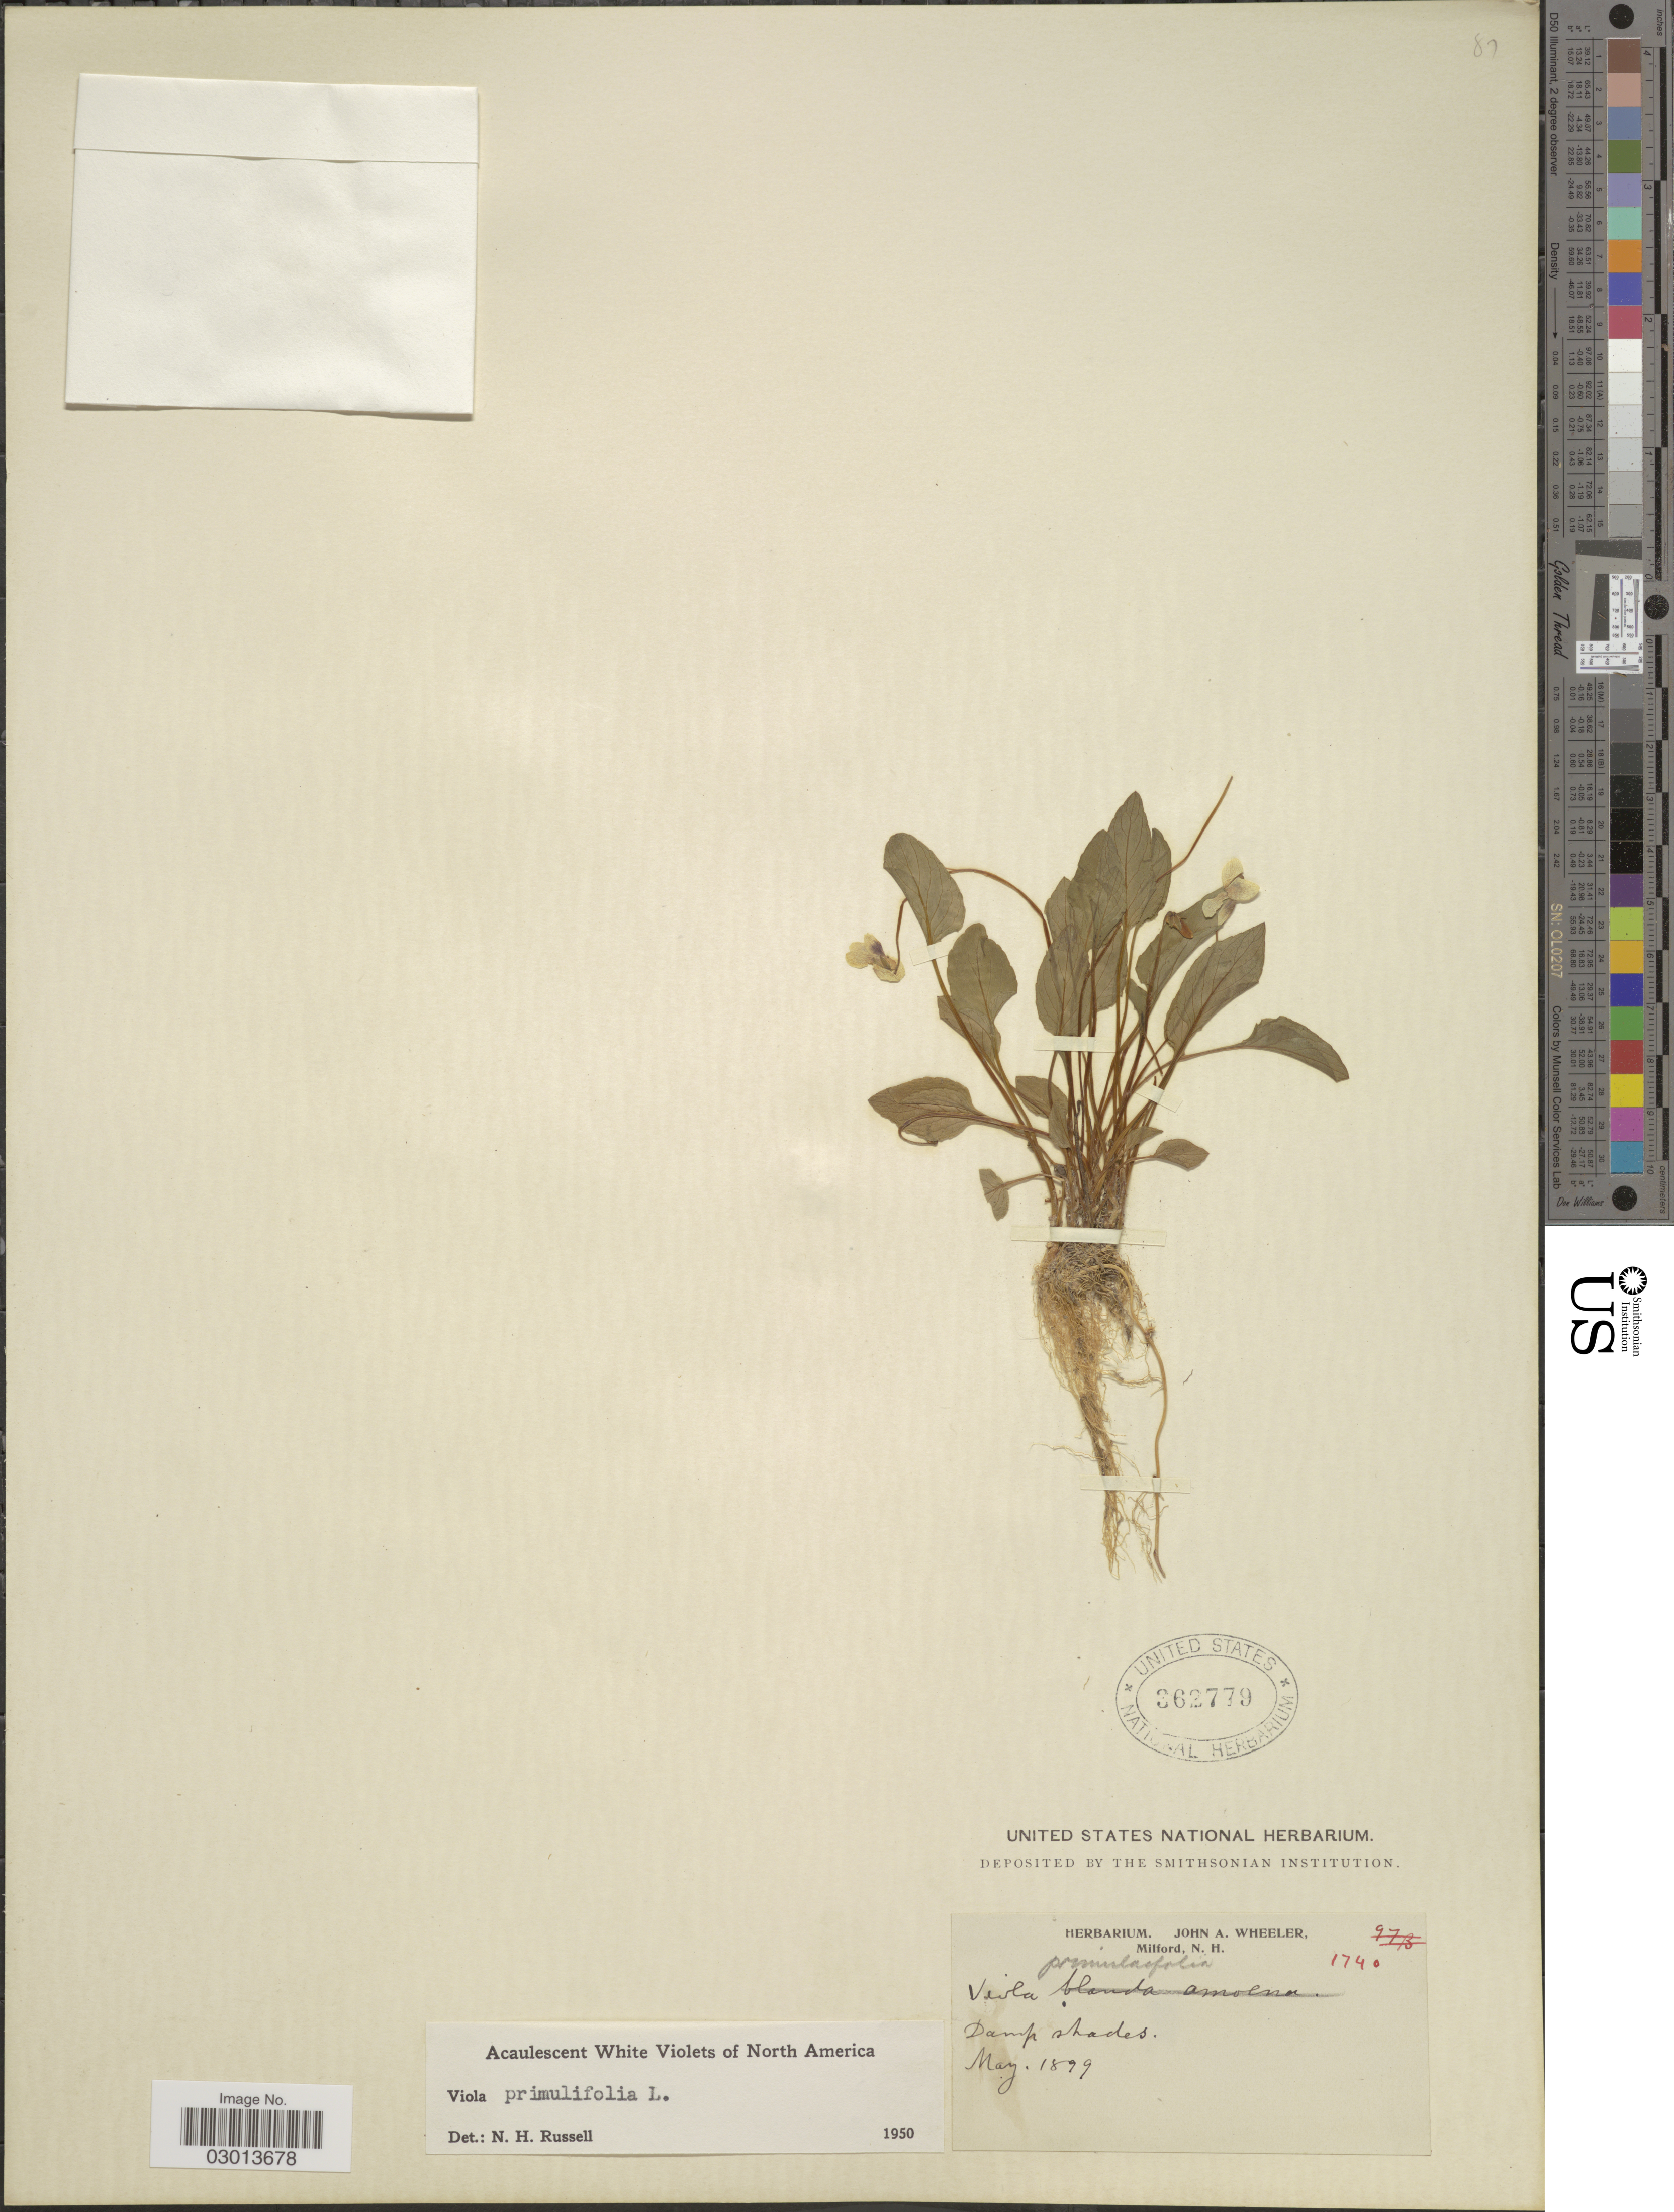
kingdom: Plantae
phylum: Tracheophyta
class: Magnoliopsida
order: Malpighiales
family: Violaceae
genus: Viola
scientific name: Viola primulifolia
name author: L.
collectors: Ex herb. John A. Wheeler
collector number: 1740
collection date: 1899-05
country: United States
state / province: New Hampshire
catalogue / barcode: US 362779